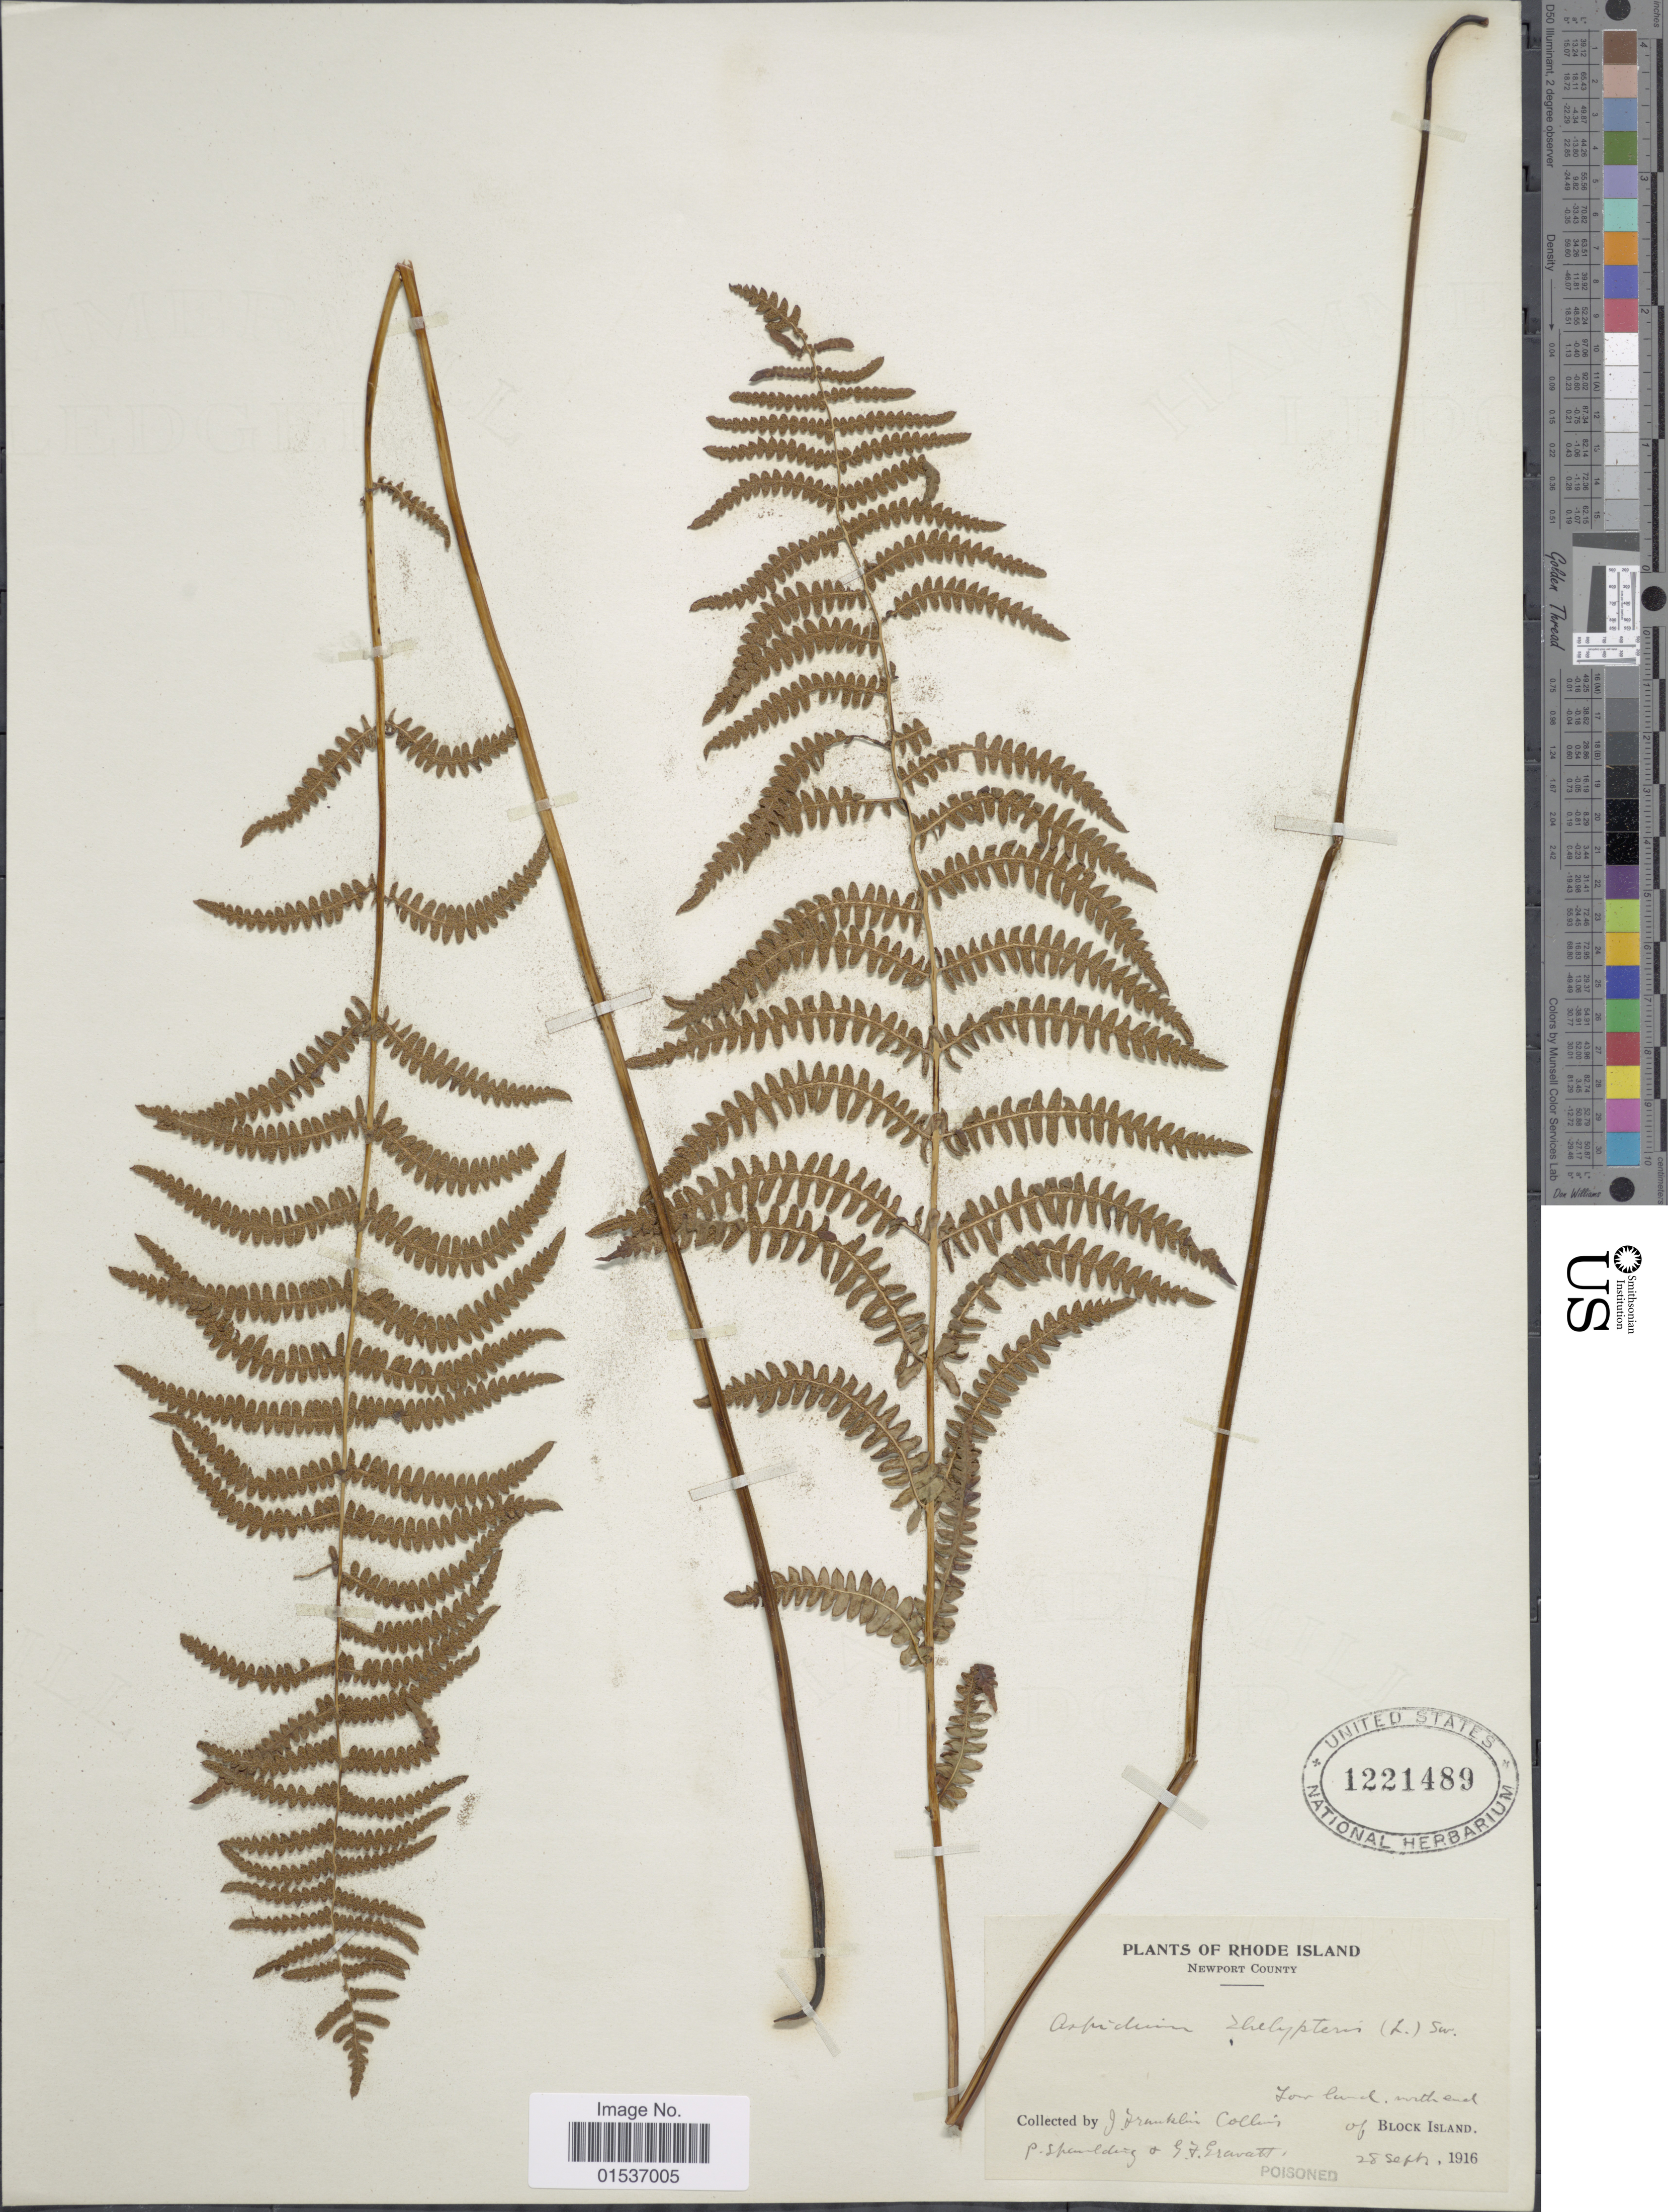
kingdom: Plantae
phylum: Tracheophyta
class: Polypodiopsida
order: Polypodiales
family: Thelypteridaceae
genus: Thelypteris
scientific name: Thelypteris palustris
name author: (Salisb.) Schott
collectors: J. Collins, Collector illegible & G. Gravalt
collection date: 1916-09-28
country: United States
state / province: Rhode Island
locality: Newport County, north end of Block land.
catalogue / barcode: US 1221489